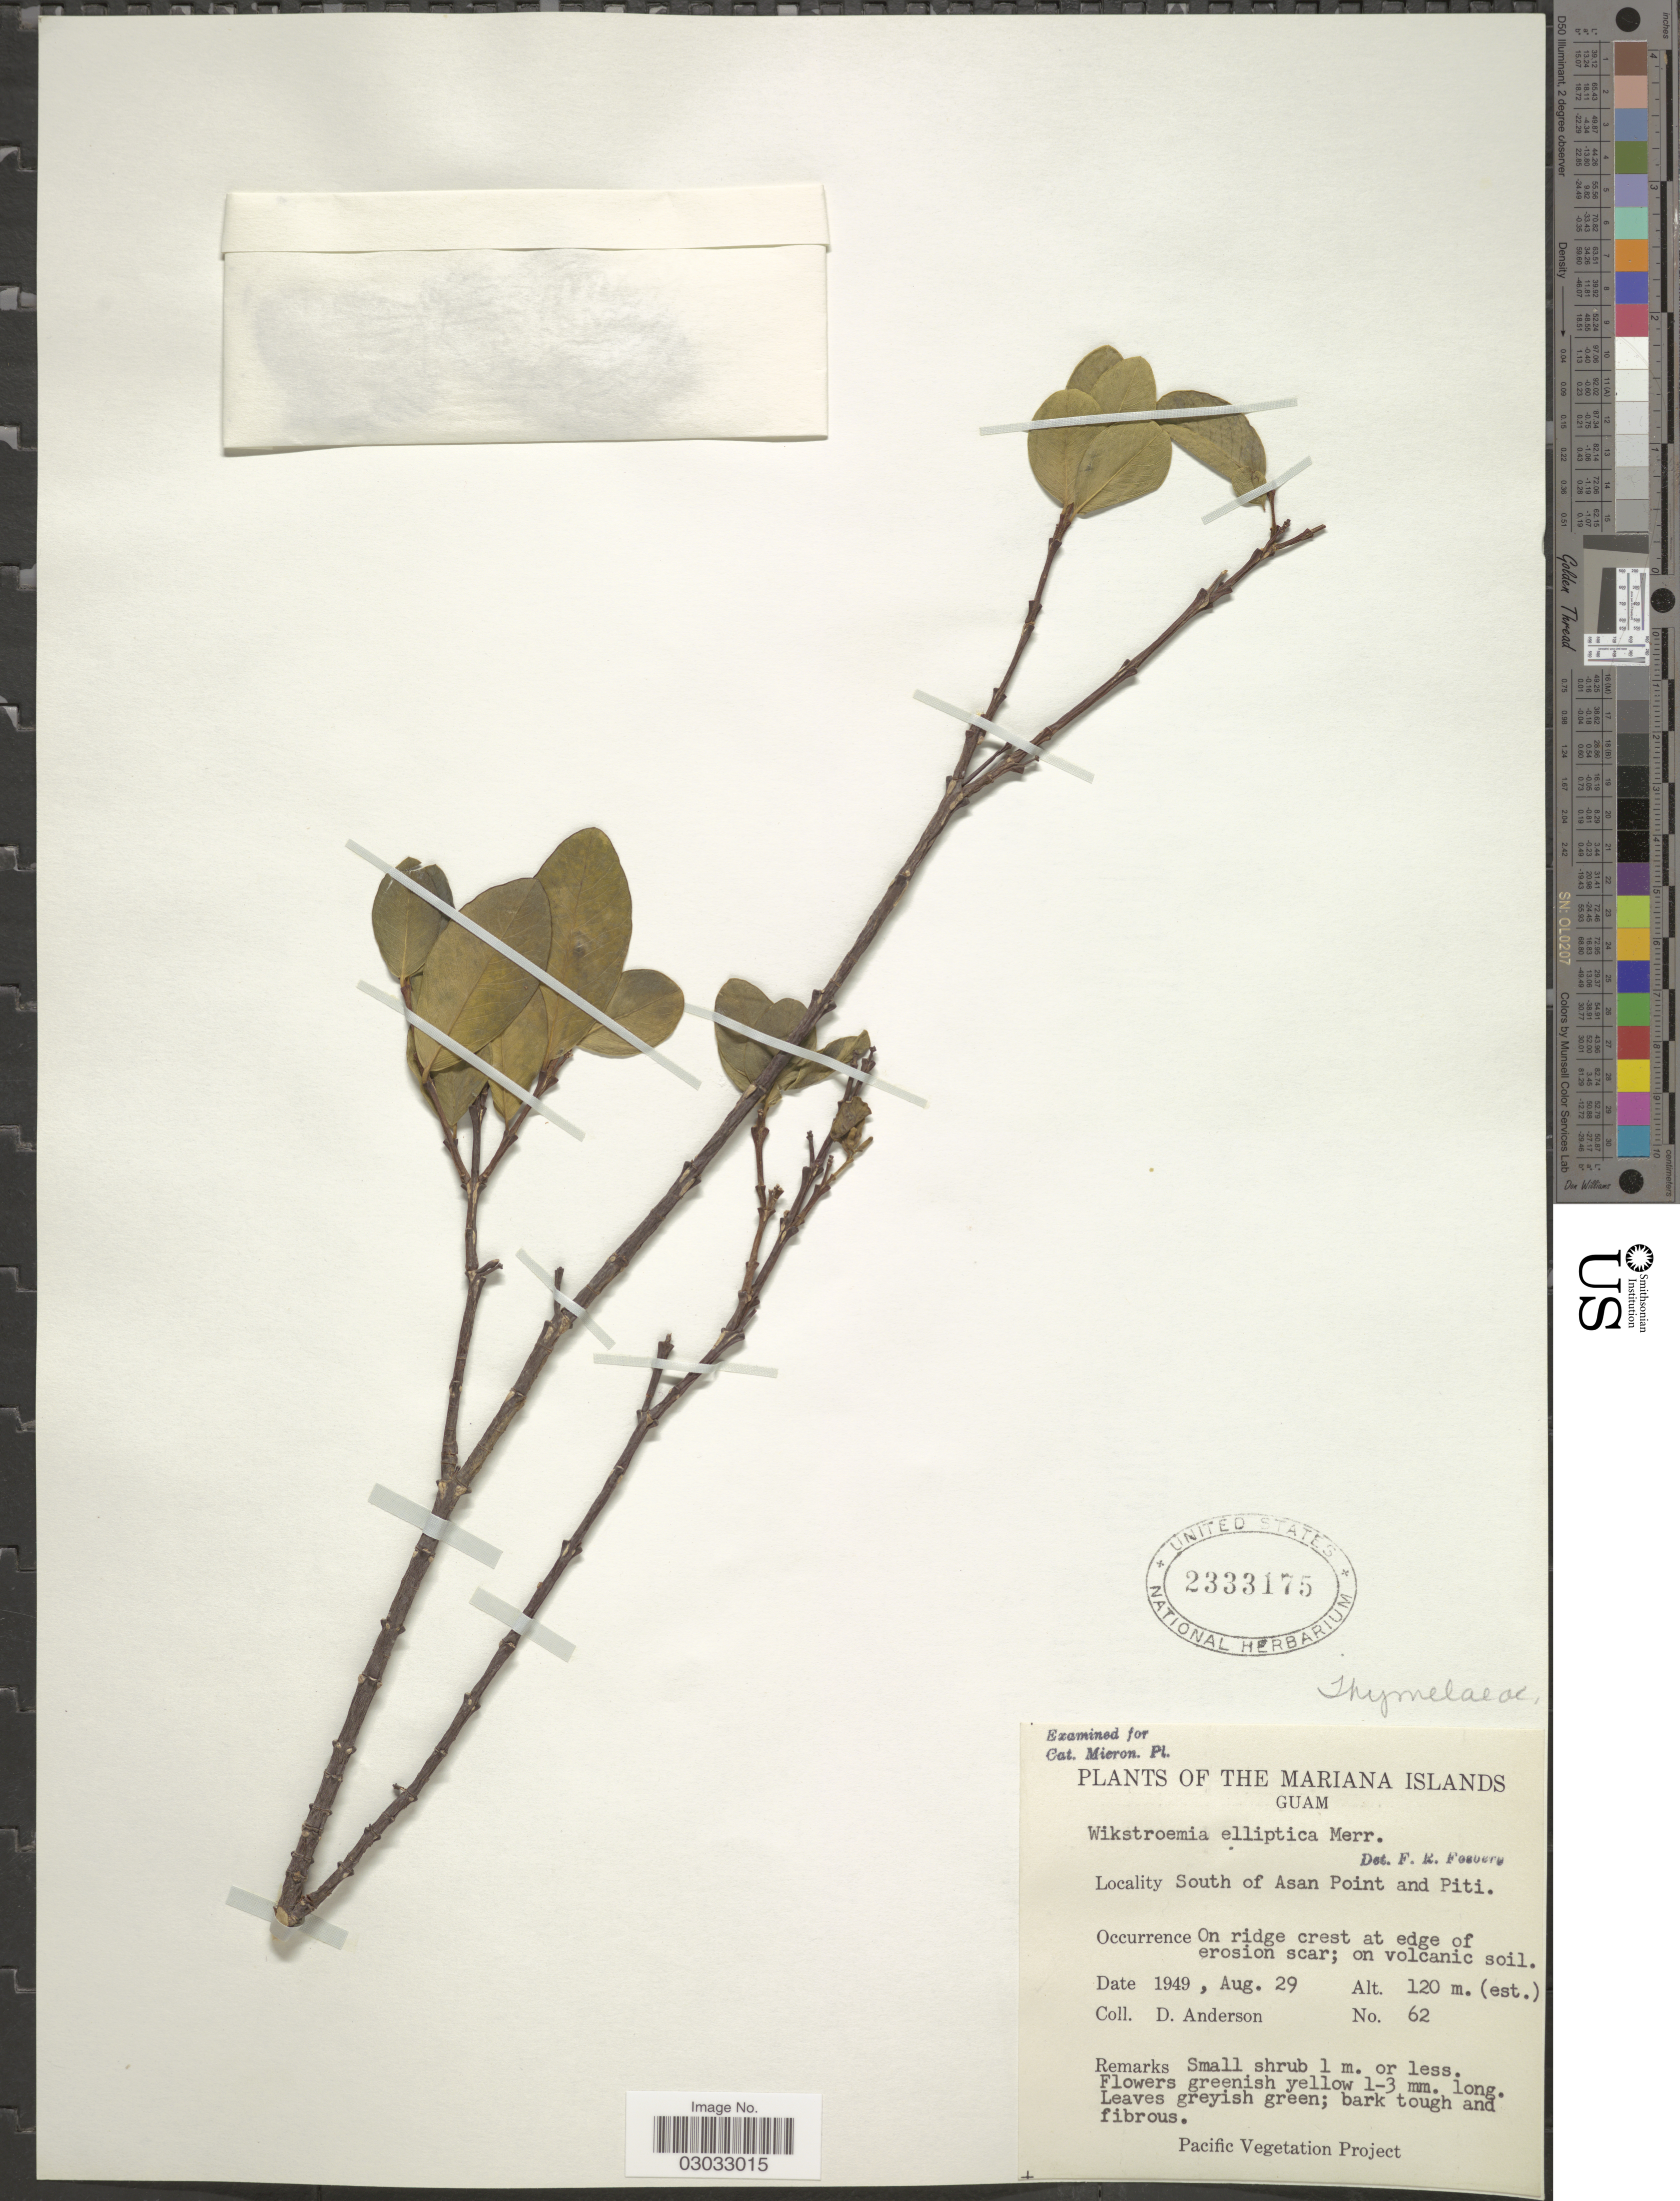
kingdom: Plantae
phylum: Tracheophyta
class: Magnoliopsida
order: Malvales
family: Thymelaeaceae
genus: Wikstroemia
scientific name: Wikstroemia elliptica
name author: Merr.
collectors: D. Anderson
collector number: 62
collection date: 1949-08-29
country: Guam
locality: The Mariana Islands, South of Asan Point and Piti.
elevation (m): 120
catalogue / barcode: US 2333175